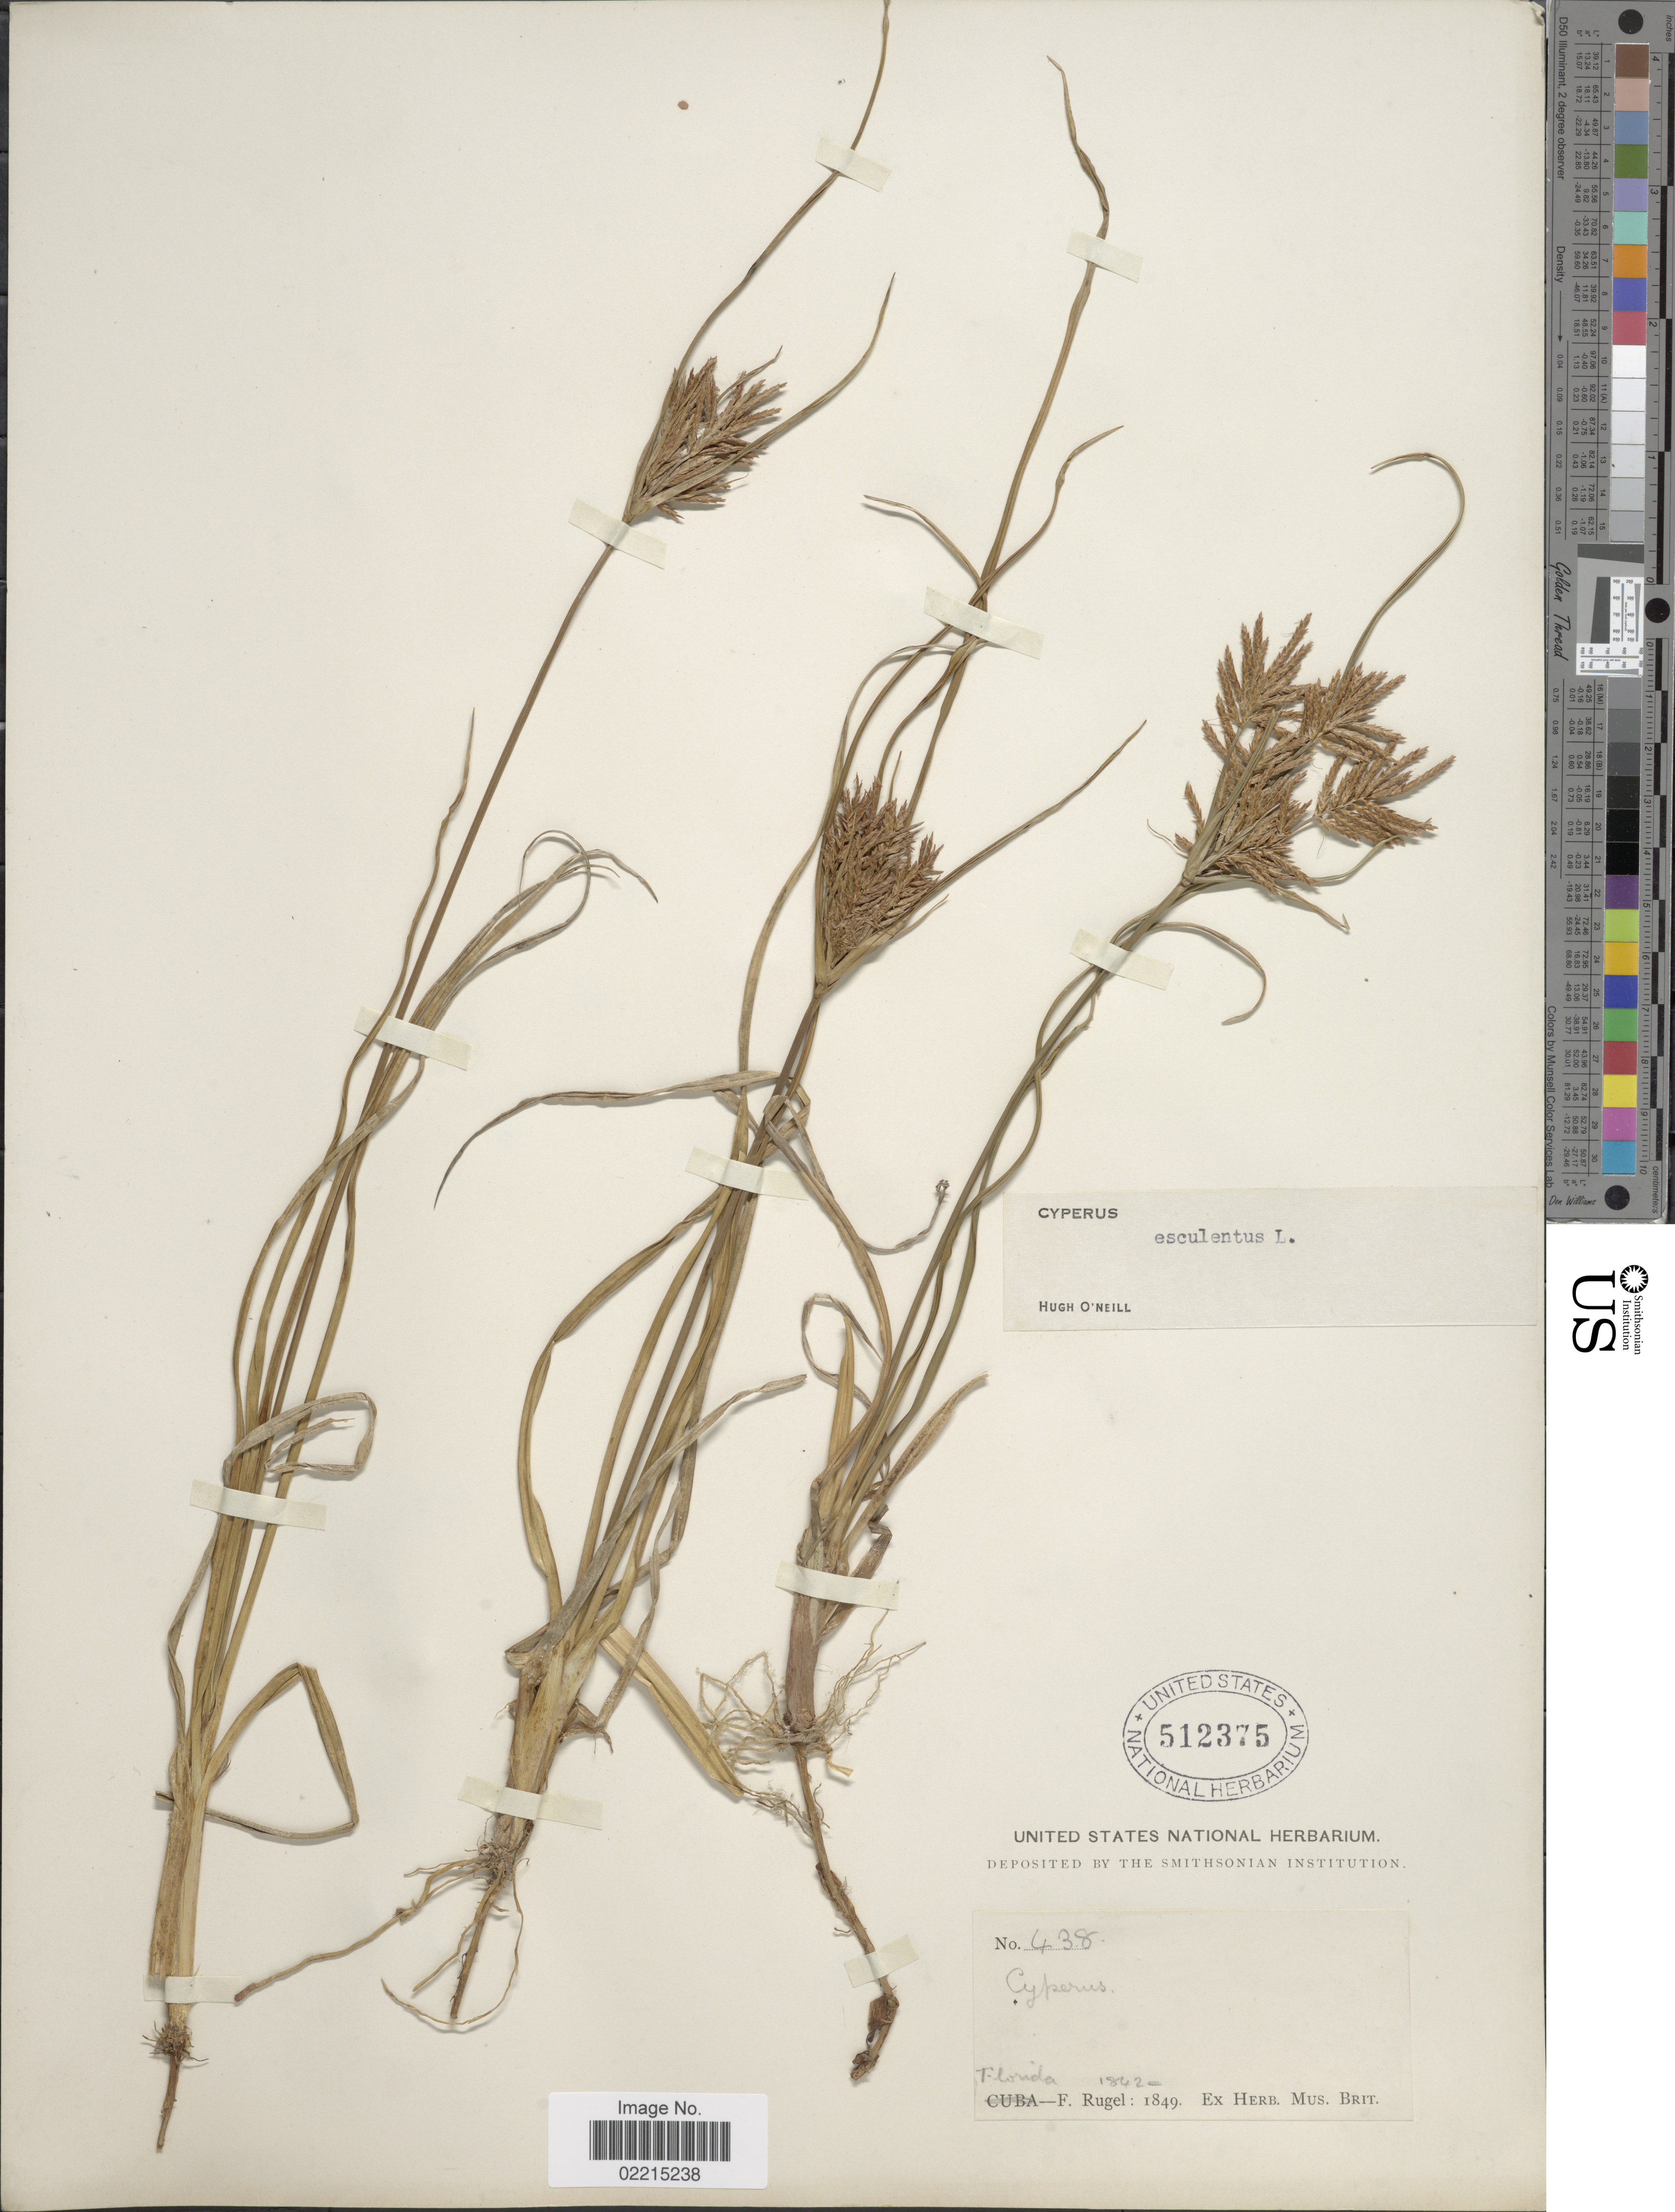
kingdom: Plantae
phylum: Tracheophyta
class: Liliopsida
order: Poales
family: Cyperaceae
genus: Cyperus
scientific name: Cyperus esculentus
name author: L.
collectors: F. Rugel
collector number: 18420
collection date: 1849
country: United States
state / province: Florida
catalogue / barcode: US 512375